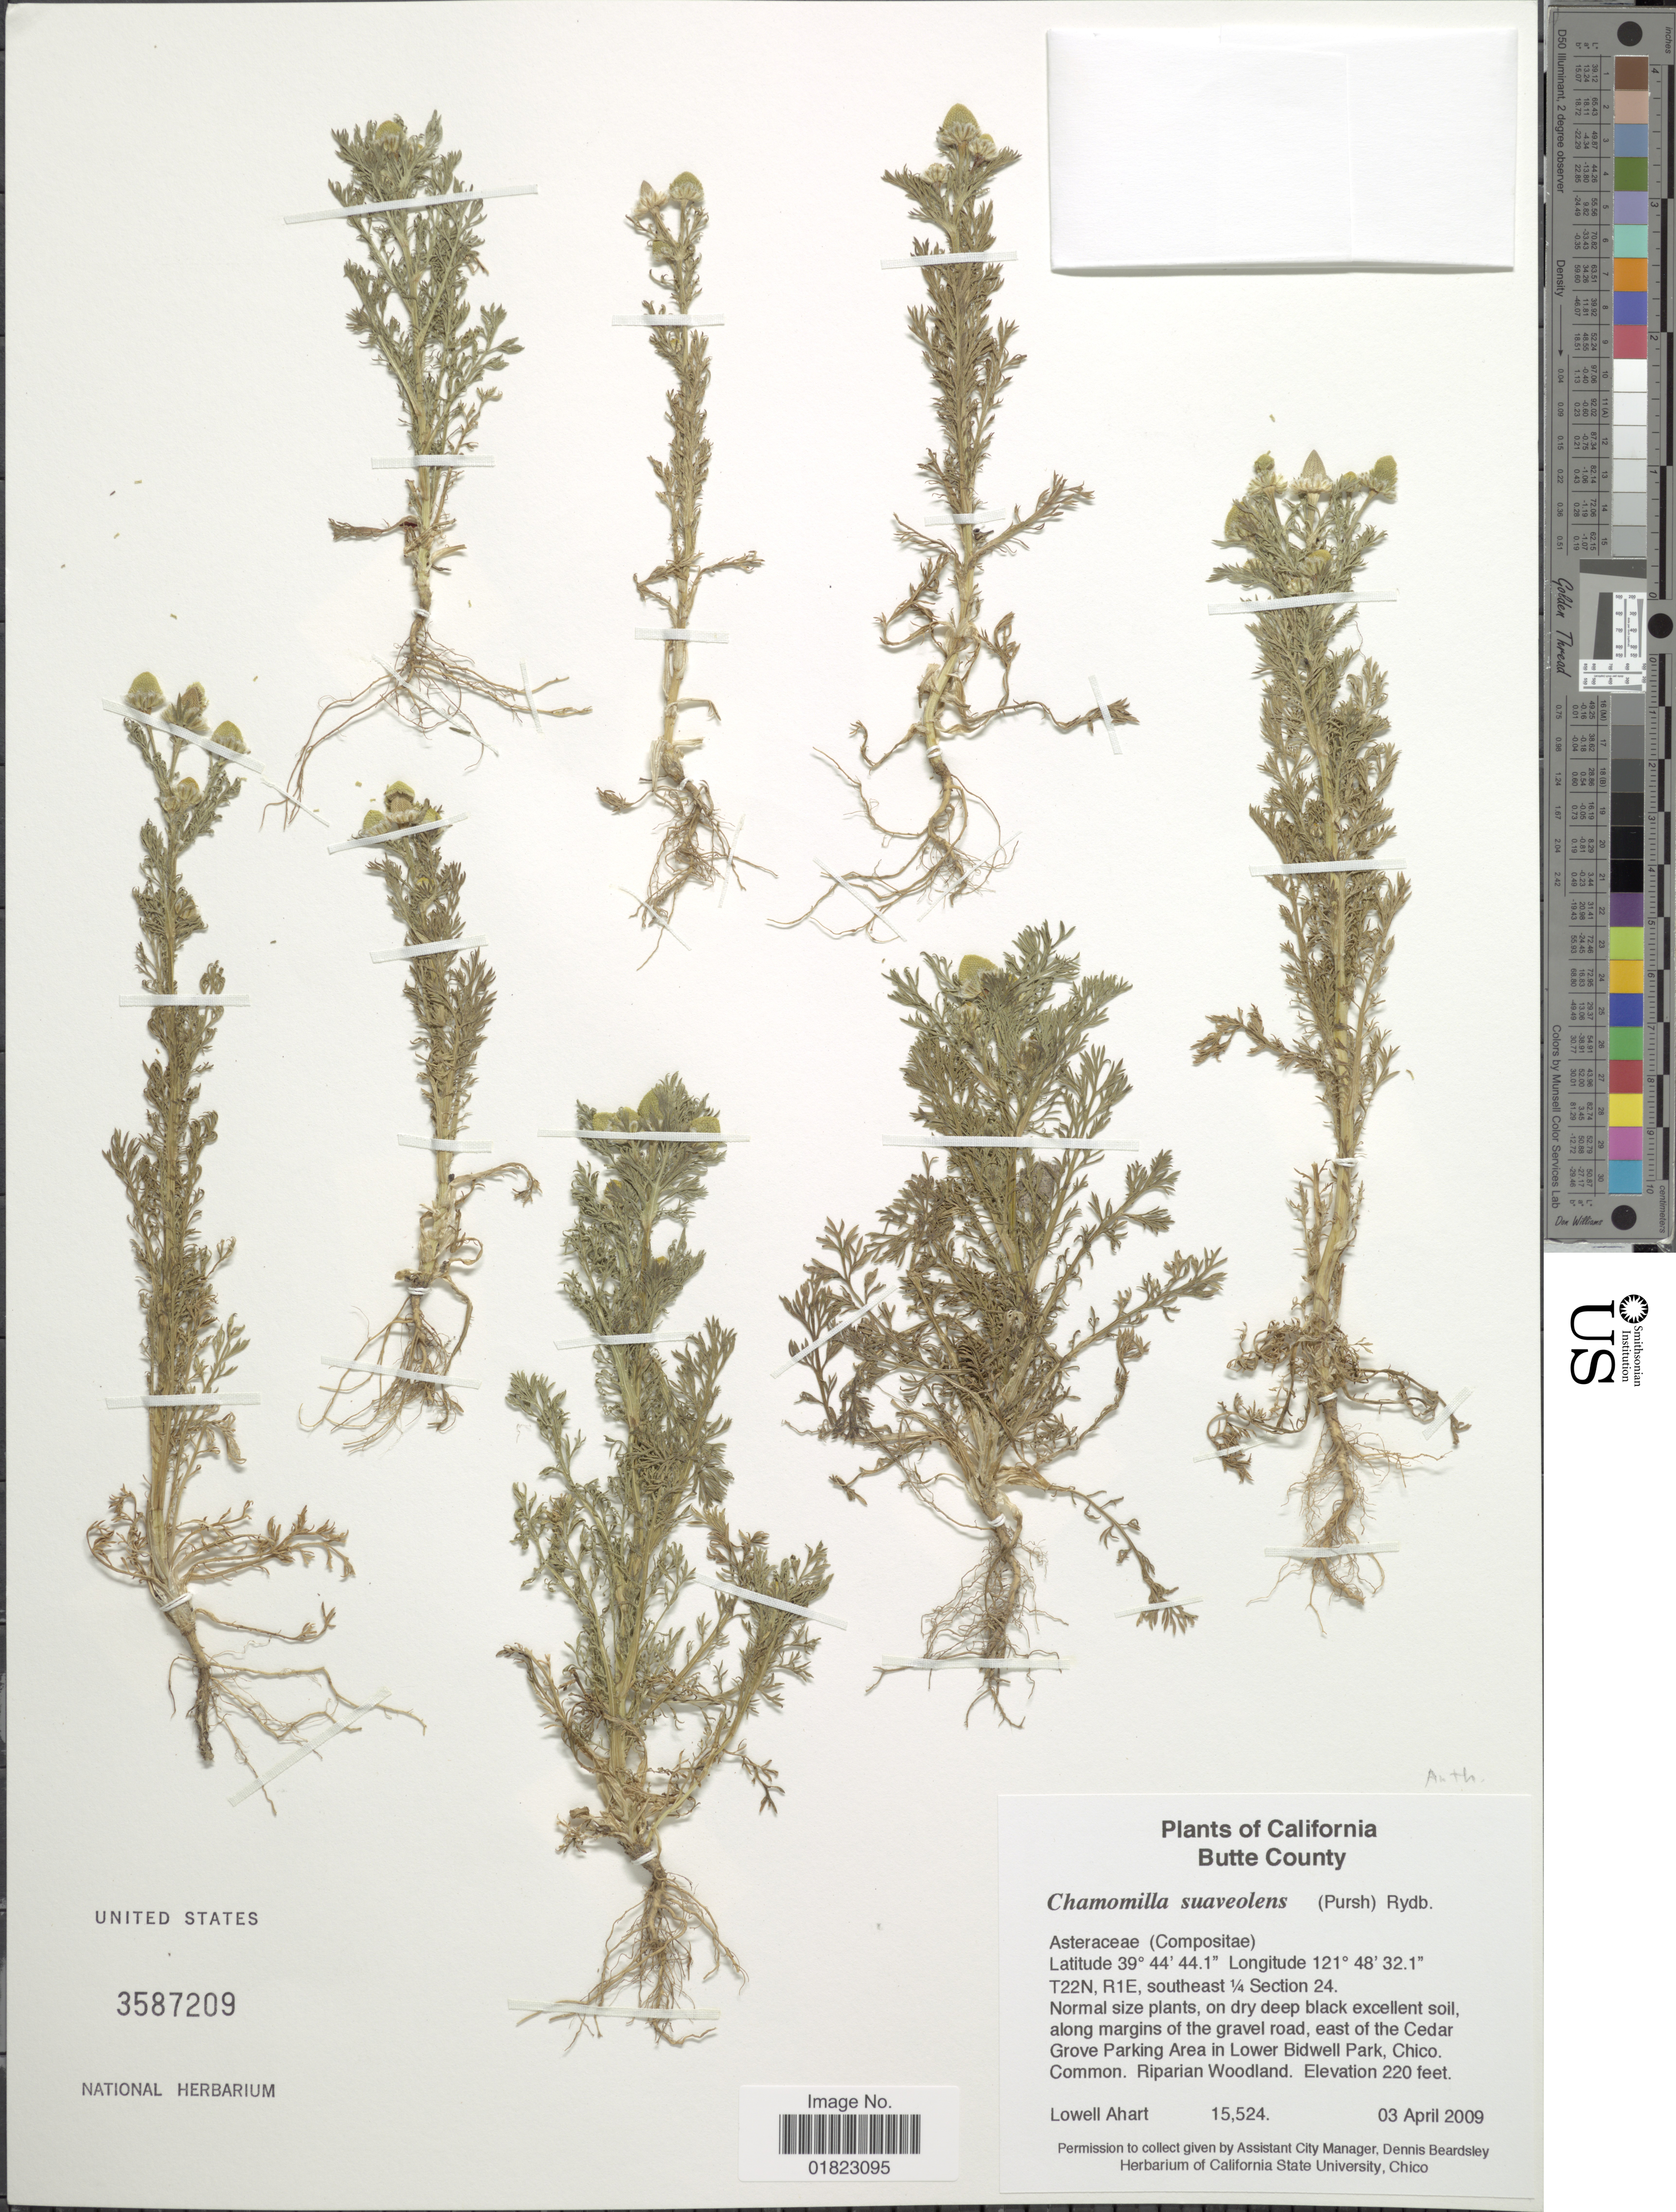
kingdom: Plantae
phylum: Tracheophyta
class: Magnoliopsida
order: Asterales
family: Asteraceae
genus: Matricaria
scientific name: Matricaria matricarioides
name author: (Less.) Porter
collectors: L. Ahart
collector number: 15524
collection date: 2009-04-03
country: United States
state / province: California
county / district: Butte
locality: California. Butte County. T22N, R1E, southeast 1/4 Section 24. Normal size plants,on dry deep black excellent soil, along margins of the gravel road, east of the Cedar Grove Parking Area in Lower Bidwell Park, Chico.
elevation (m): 67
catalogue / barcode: US 3587209